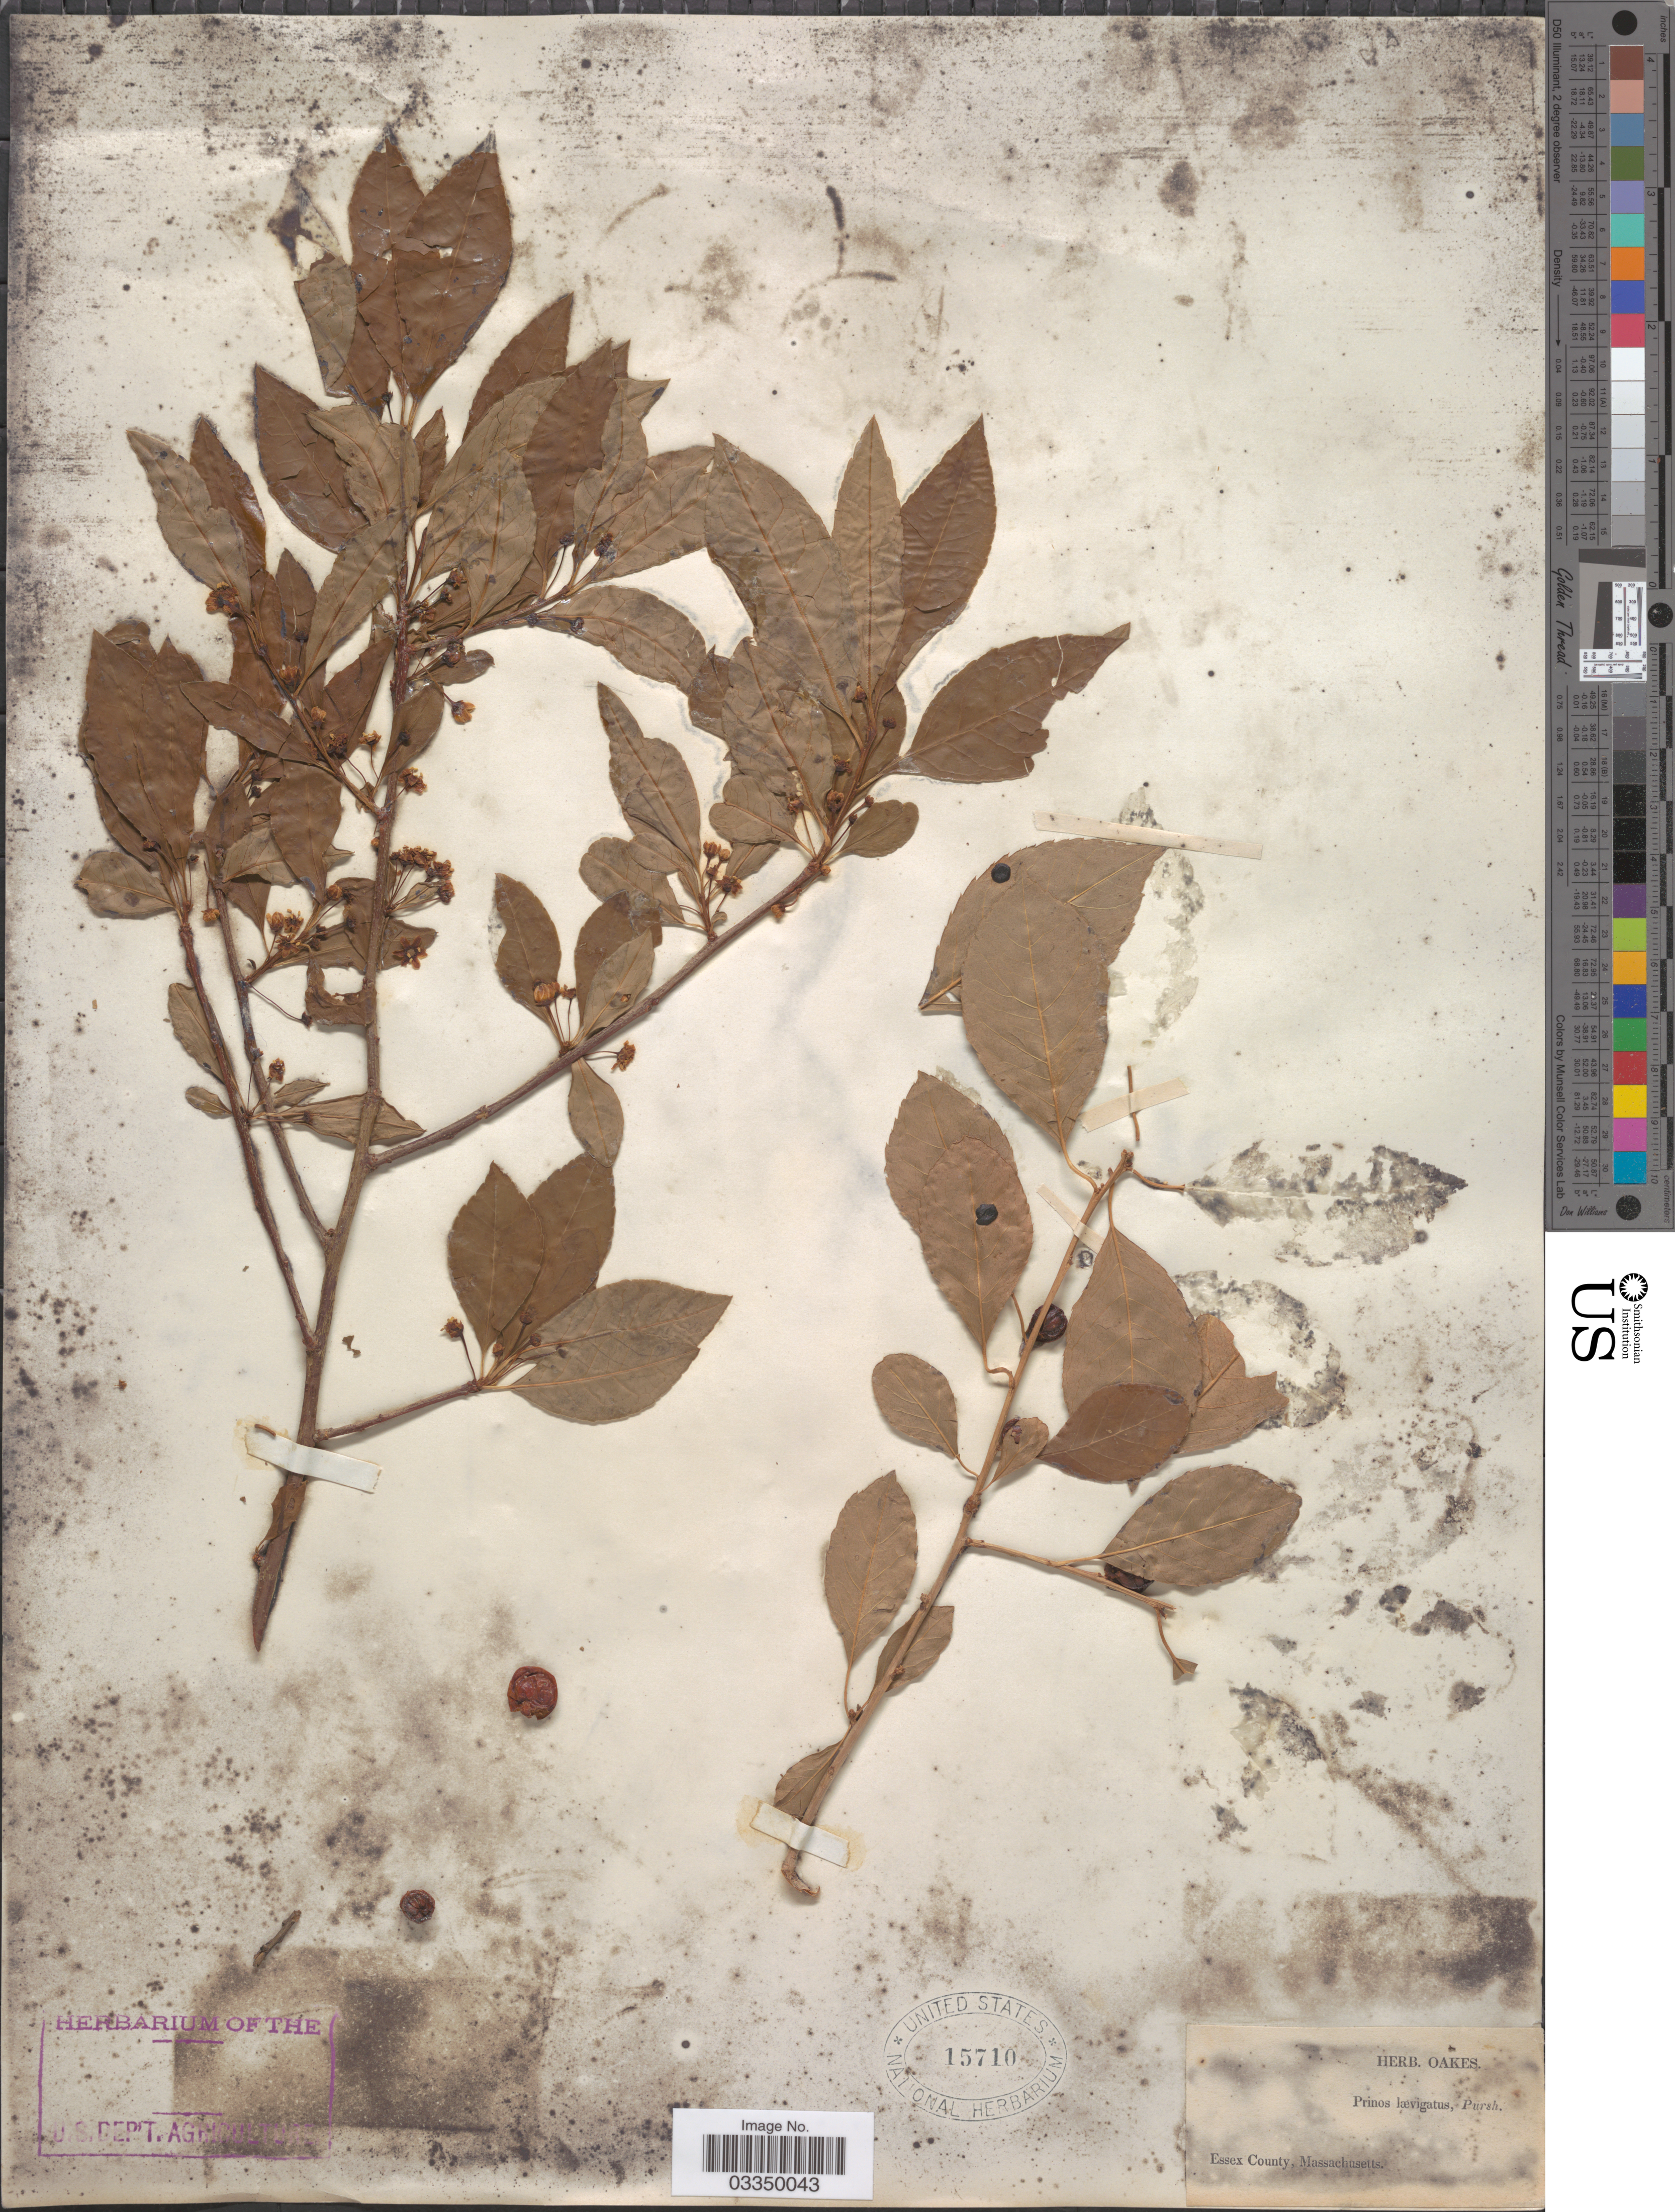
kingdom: Plantae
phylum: Tracheophyta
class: Magnoliopsida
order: Aquifoliales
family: Aquifoliaceae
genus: Ilex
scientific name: Ilex laevigata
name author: (Pursh) A. Gray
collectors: ex herb. Oakes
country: United States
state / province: Massachusetts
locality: Essex County.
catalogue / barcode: US 15710